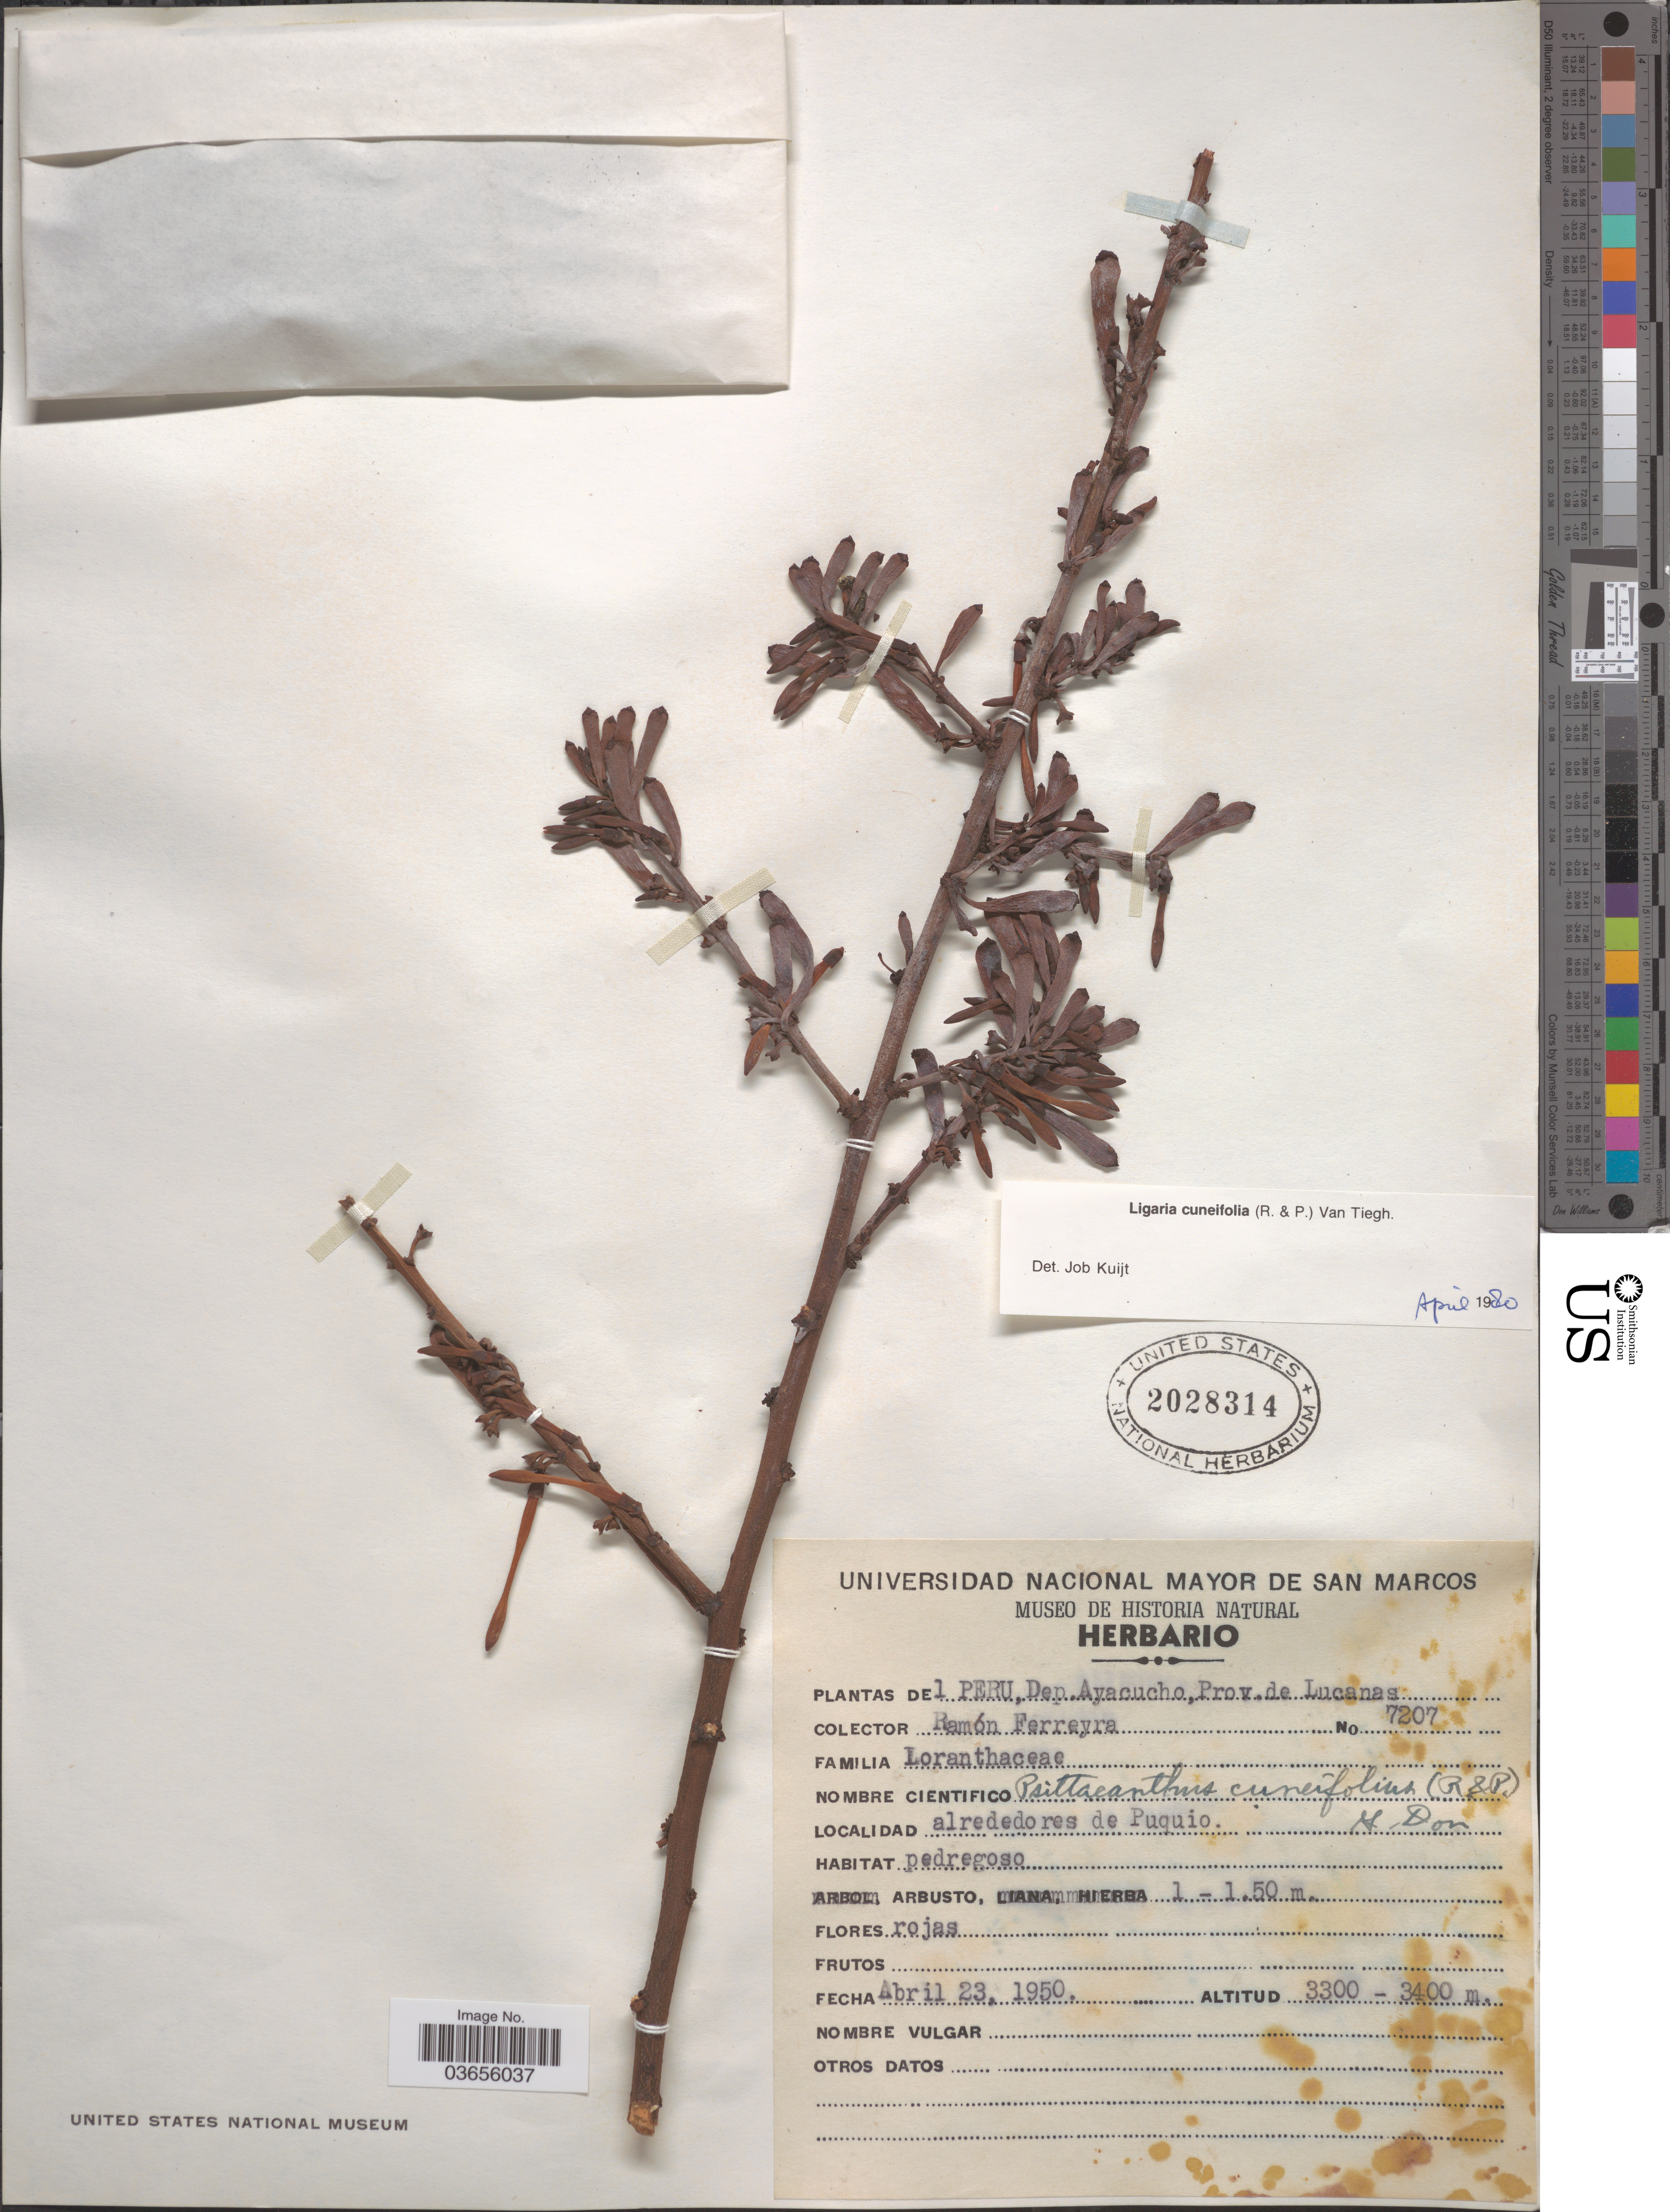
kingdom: Plantae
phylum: Tracheophyta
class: Magnoliopsida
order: Santalales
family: Loranthaceae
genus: Ligaria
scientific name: Ligaria cuneifolia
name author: (Ruiz & Pav.) Tiegh.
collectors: R. A. Ferreyra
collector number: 7207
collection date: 1950-04-23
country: Peru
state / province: Ayacucho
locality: Dep. Ayacucho, Prov. de Lucanas. Alrededores de Puquio.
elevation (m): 3300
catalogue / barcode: US 2028314